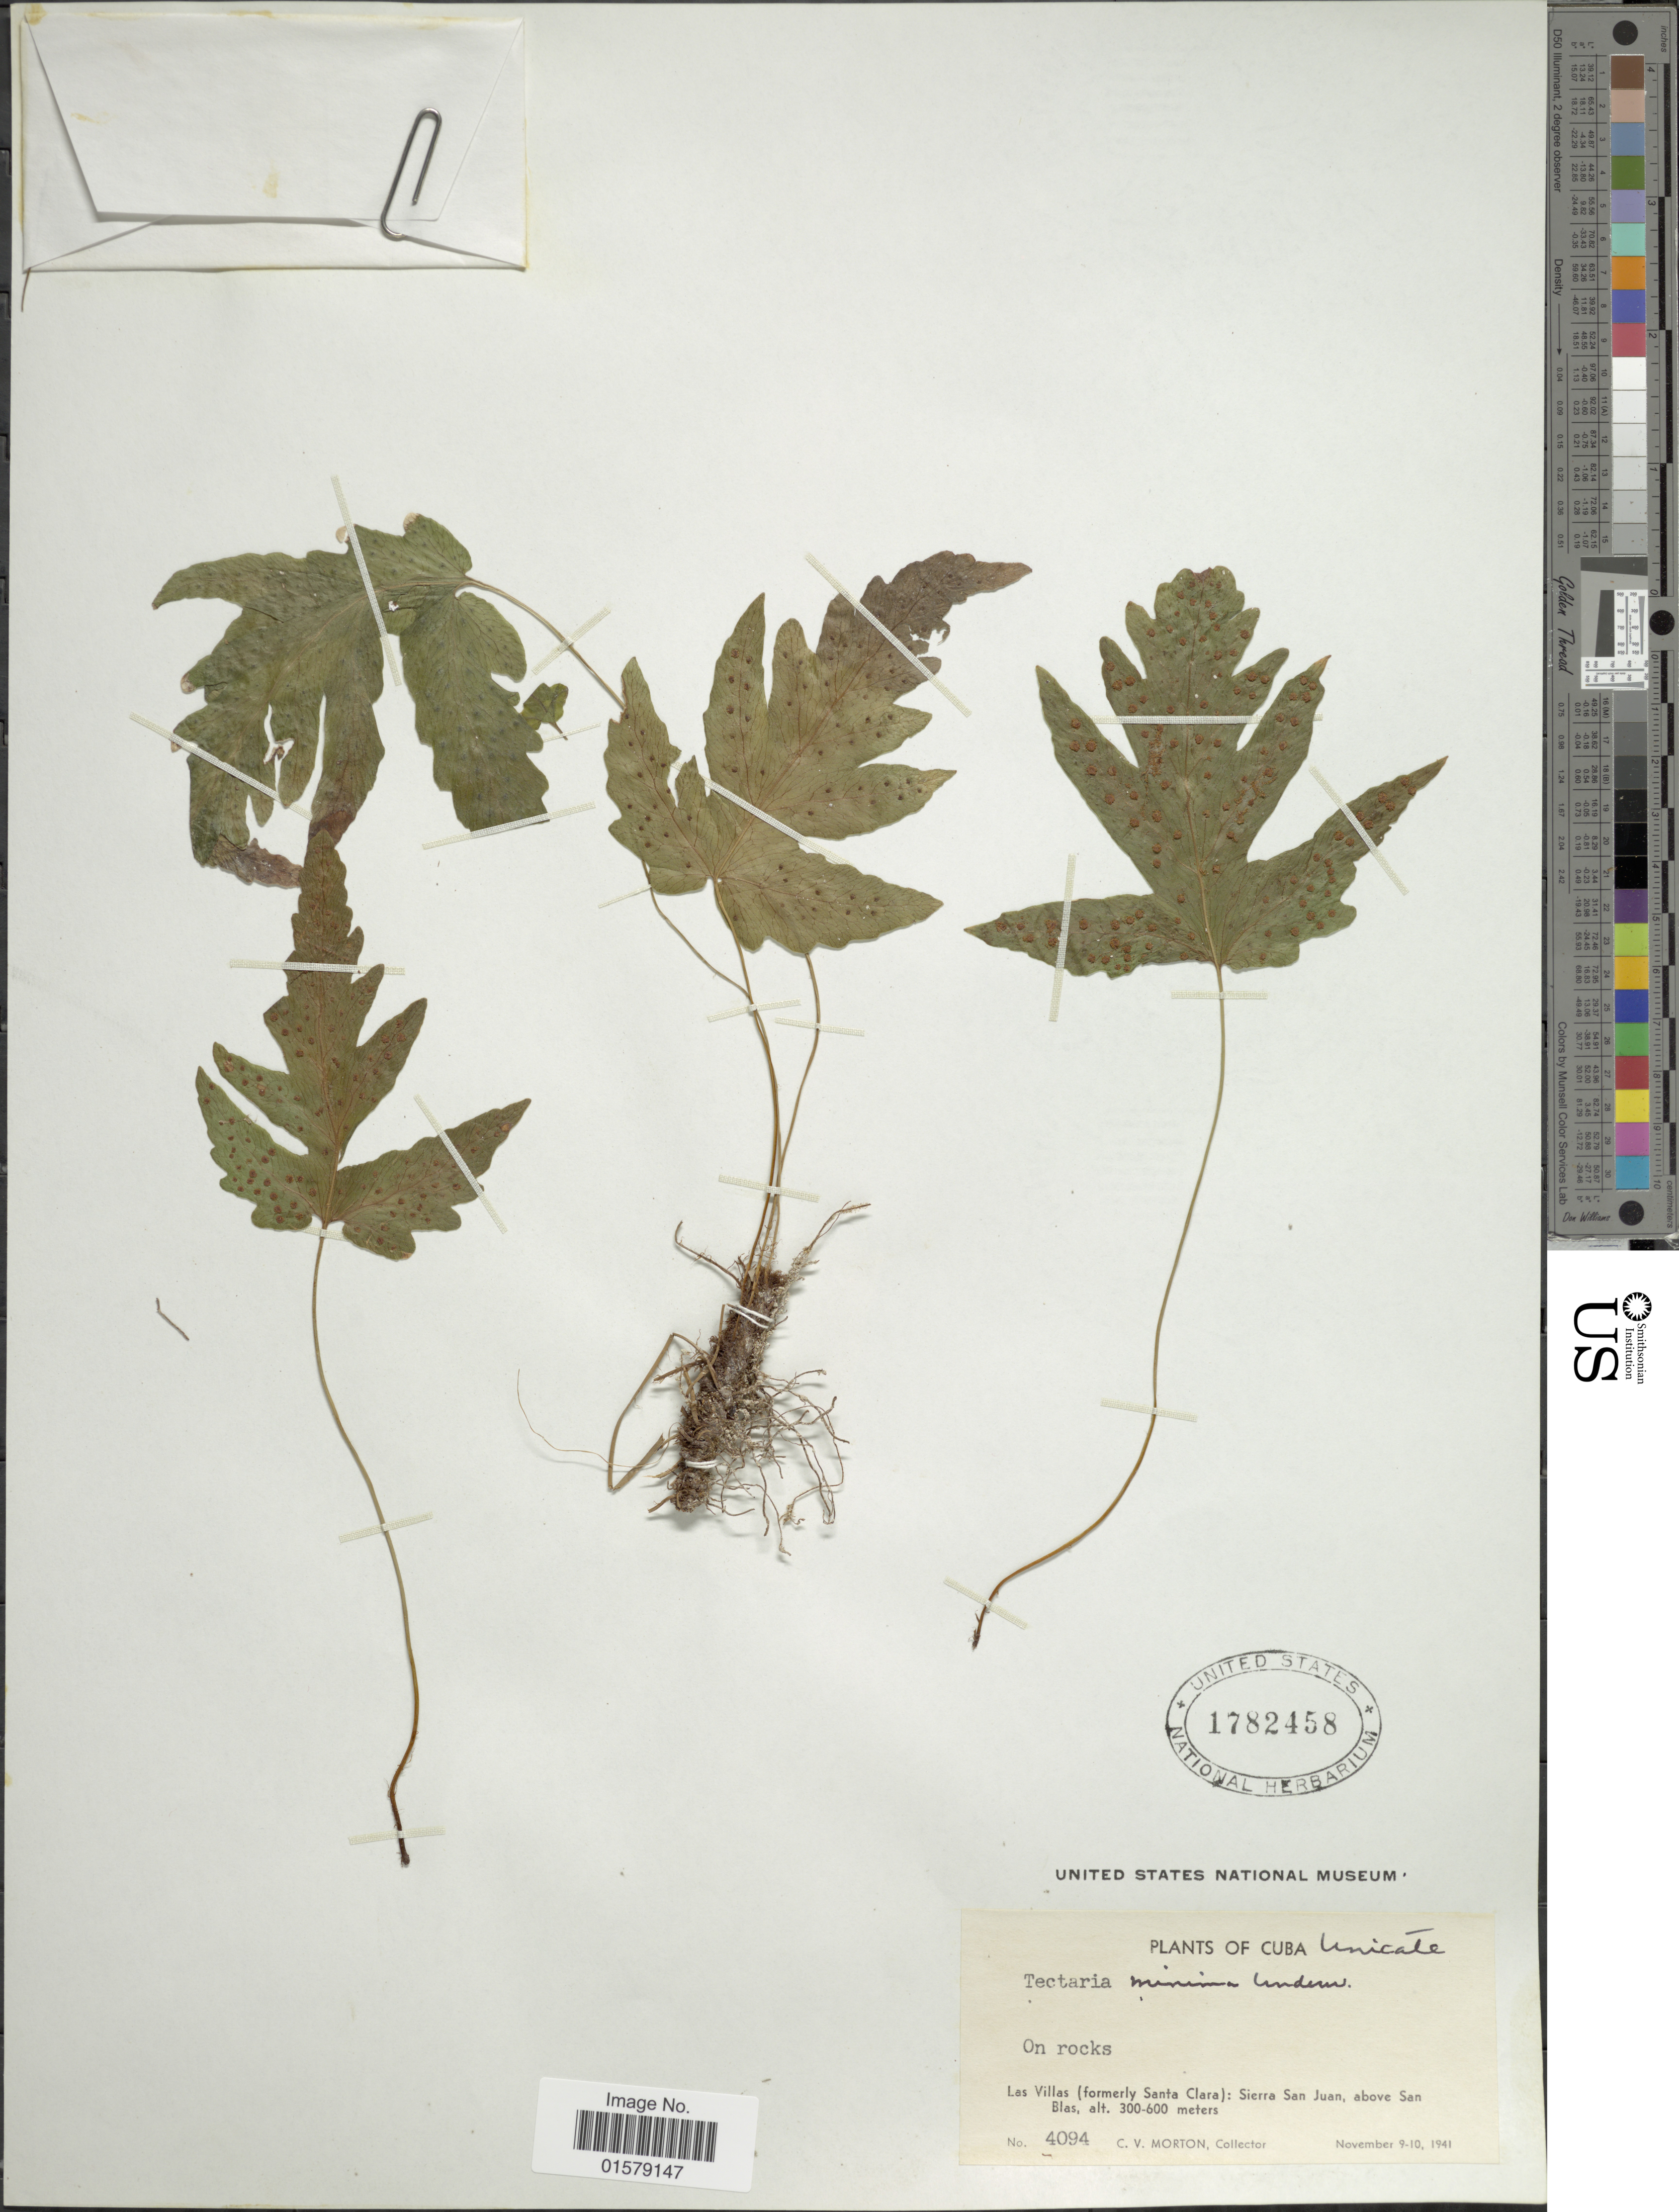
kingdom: Plantae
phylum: Tracheophyta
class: Polypodiopsida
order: Polypodiales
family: Tectariaceae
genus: Tectaria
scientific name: Tectaria fimbriata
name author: (Willd.) Lourteig & Proctor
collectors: C. V. Morton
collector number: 4094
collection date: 1941-11-09/1941-11-10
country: Cuba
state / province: Las Villas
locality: (Formerly Santa Clara), Siera San Juan, above San Blas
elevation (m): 300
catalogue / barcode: US 1782458